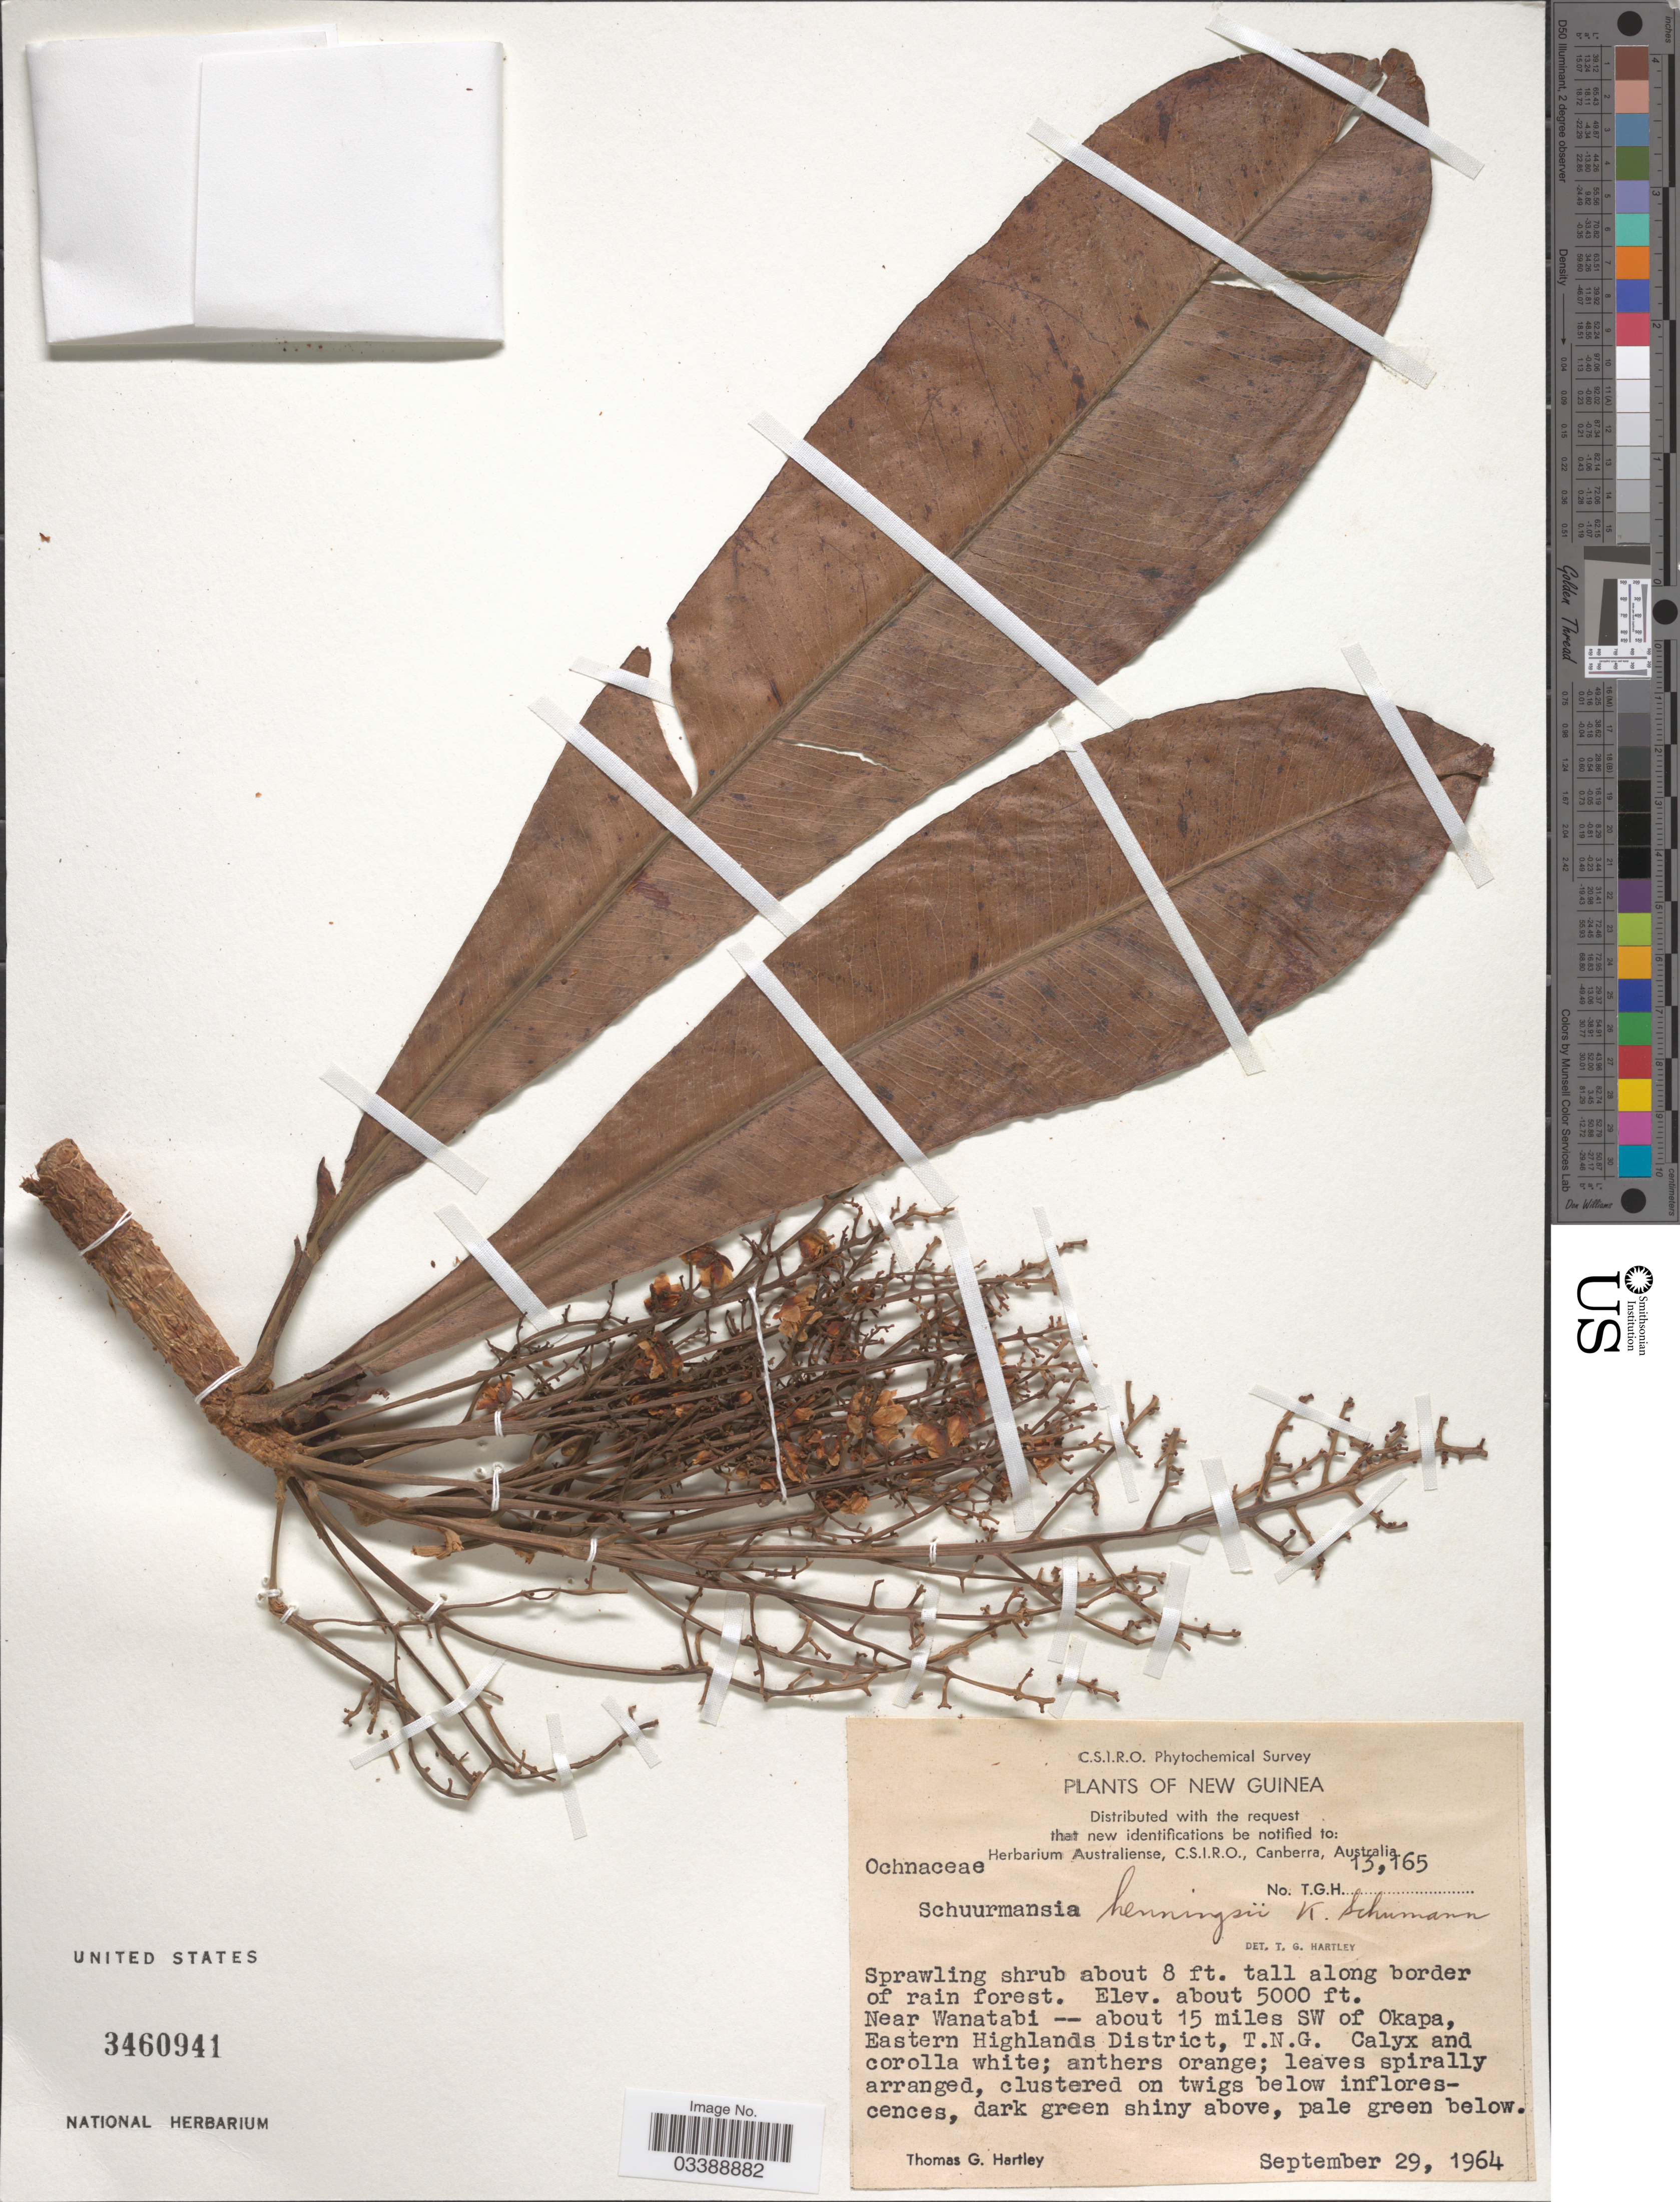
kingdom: Plantae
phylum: Tracheophyta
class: Magnoliopsida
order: Malpighiales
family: Ochnaceae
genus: Schuurmansia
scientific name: Schuurmansia henningsii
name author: K. Schum.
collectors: T. Hartley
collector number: TGH13165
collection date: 1964-09-29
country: Papua New Guinea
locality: New Guinea. Near Wanatabi -- about 15 miles SW of Okapa, Eastern Highlands District, T.N.G.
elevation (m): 1524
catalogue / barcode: US 3460941